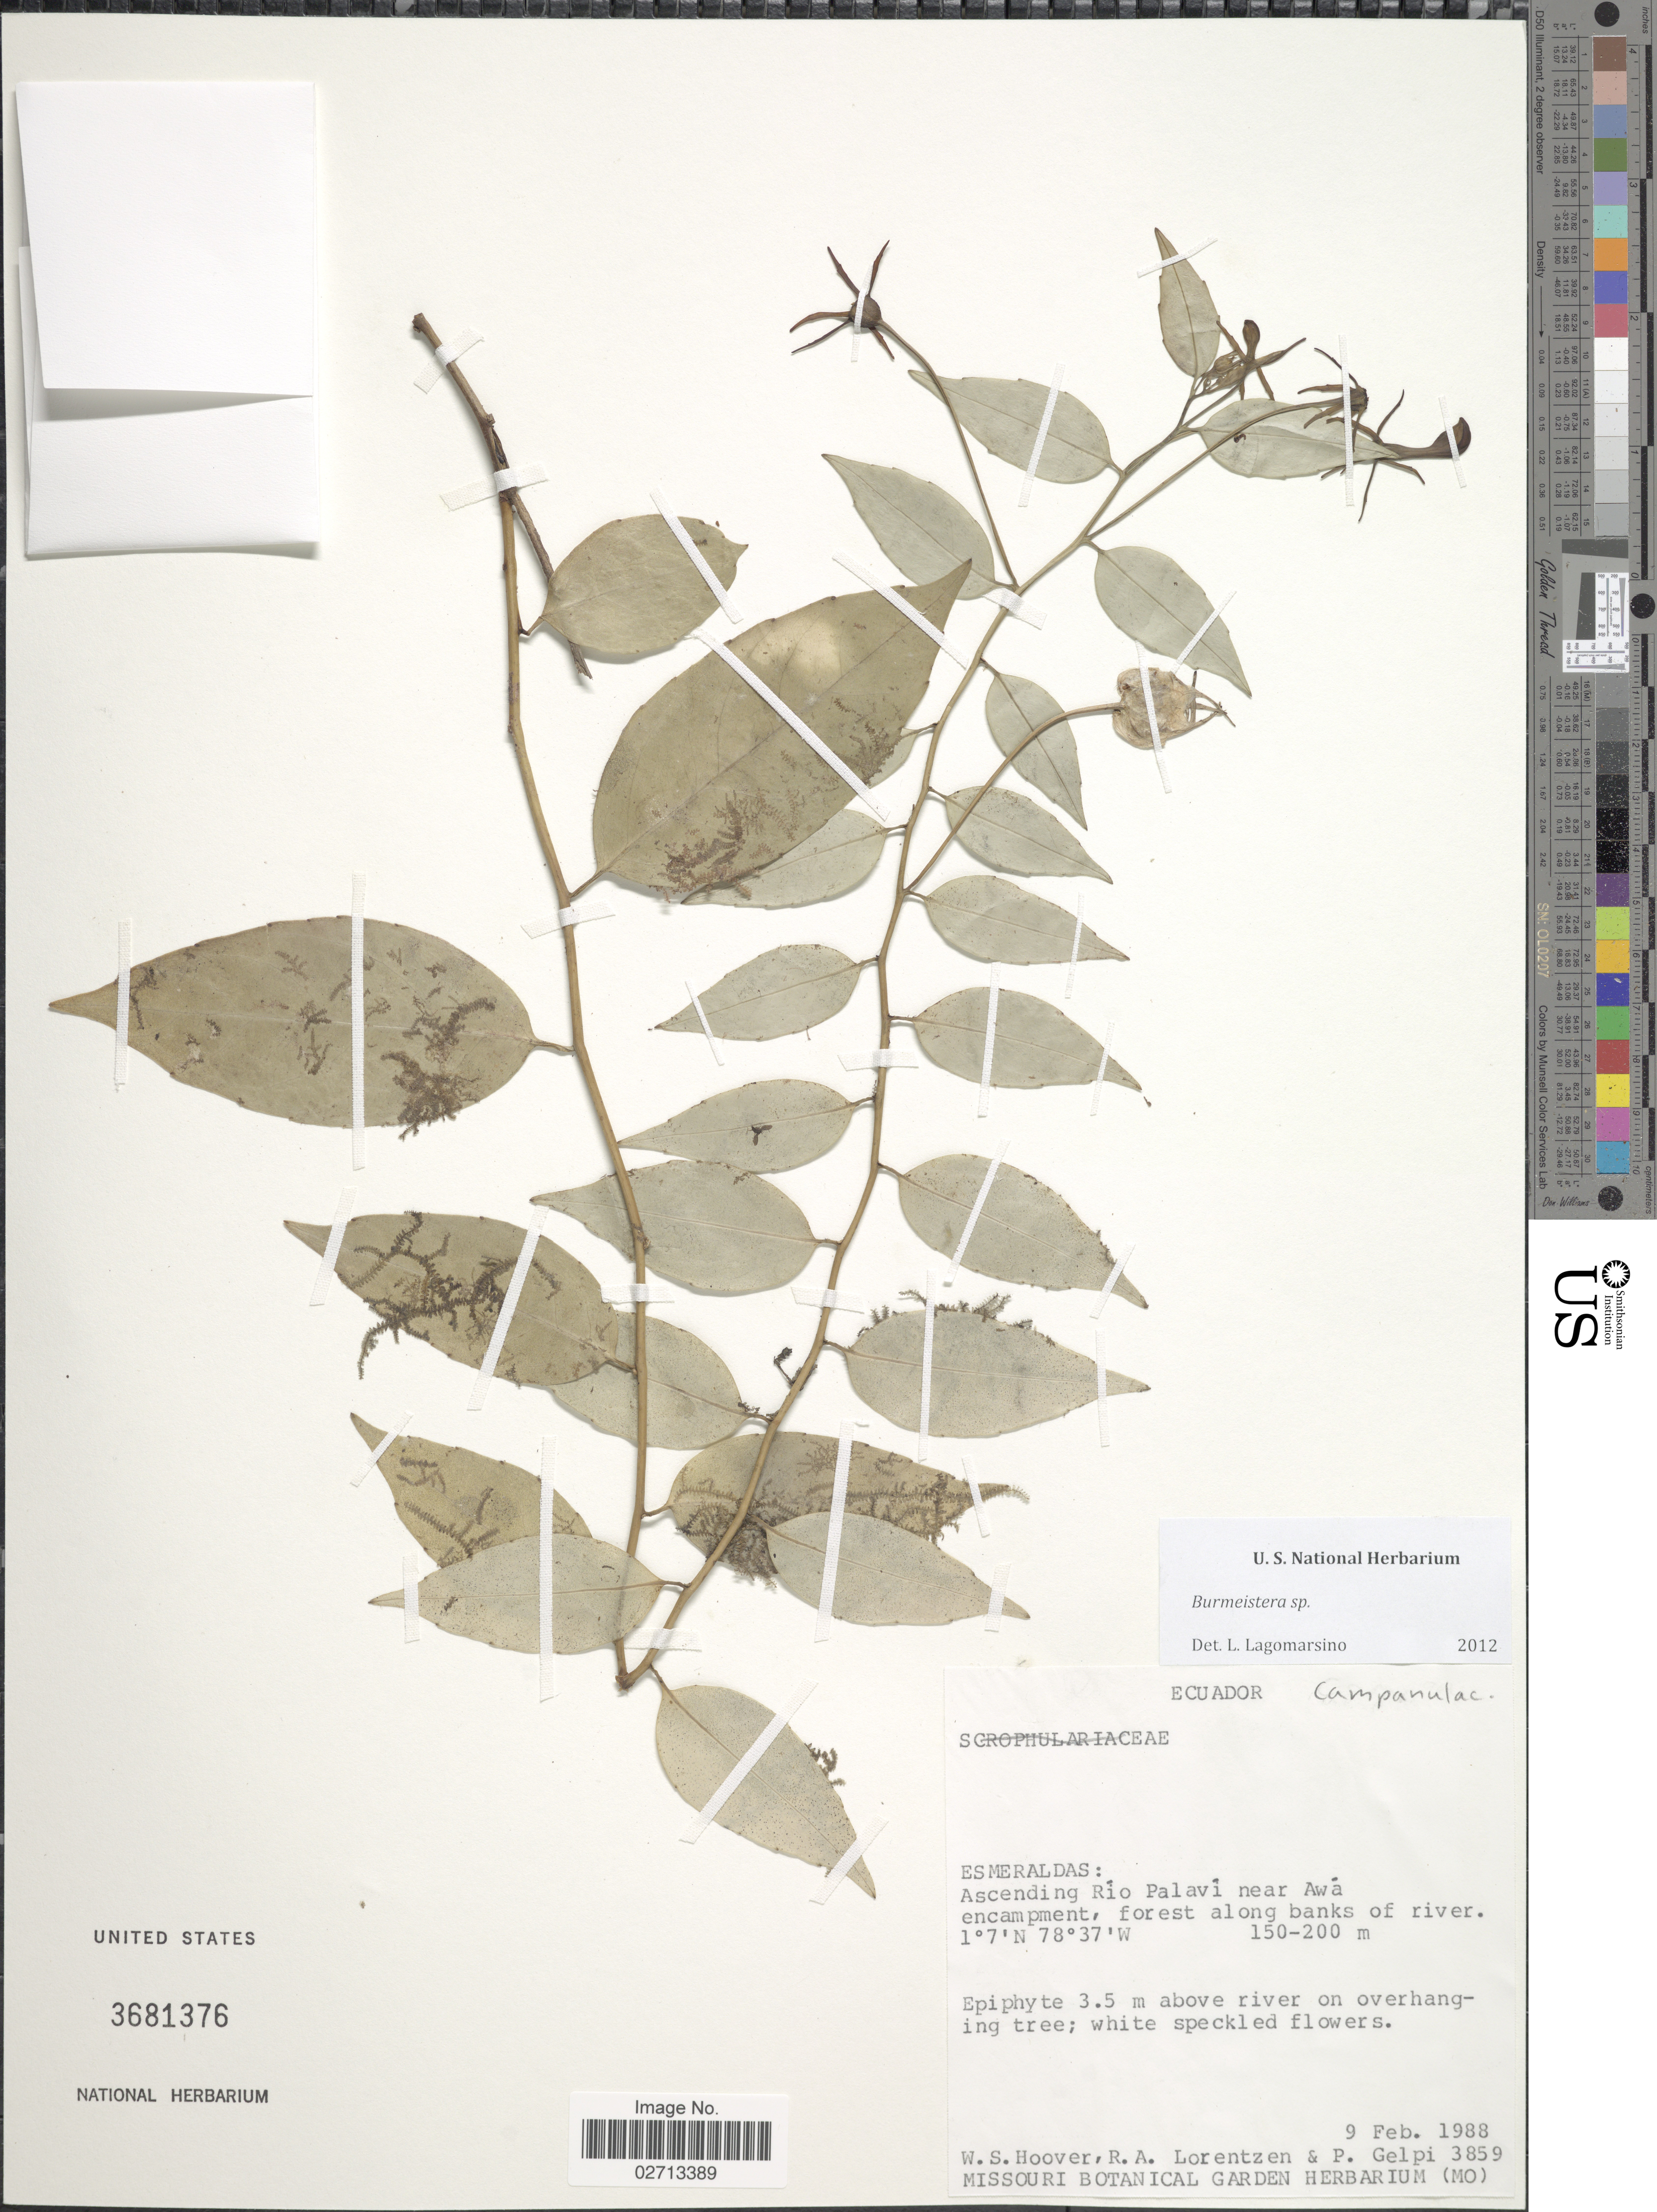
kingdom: Plantae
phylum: Tracheophyta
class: Magnoliopsida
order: Asterales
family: Campanulaceae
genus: Burmeistera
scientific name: Burmeistera sp.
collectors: W. S. Hoover, R. Lorentzen & P. Gelpi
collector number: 3859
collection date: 1988-02-09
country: Ecuador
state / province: Esmeraldas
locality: Ascending Río Palaví near Awá encampment, forest along banks of river.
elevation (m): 150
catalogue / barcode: US 3681376